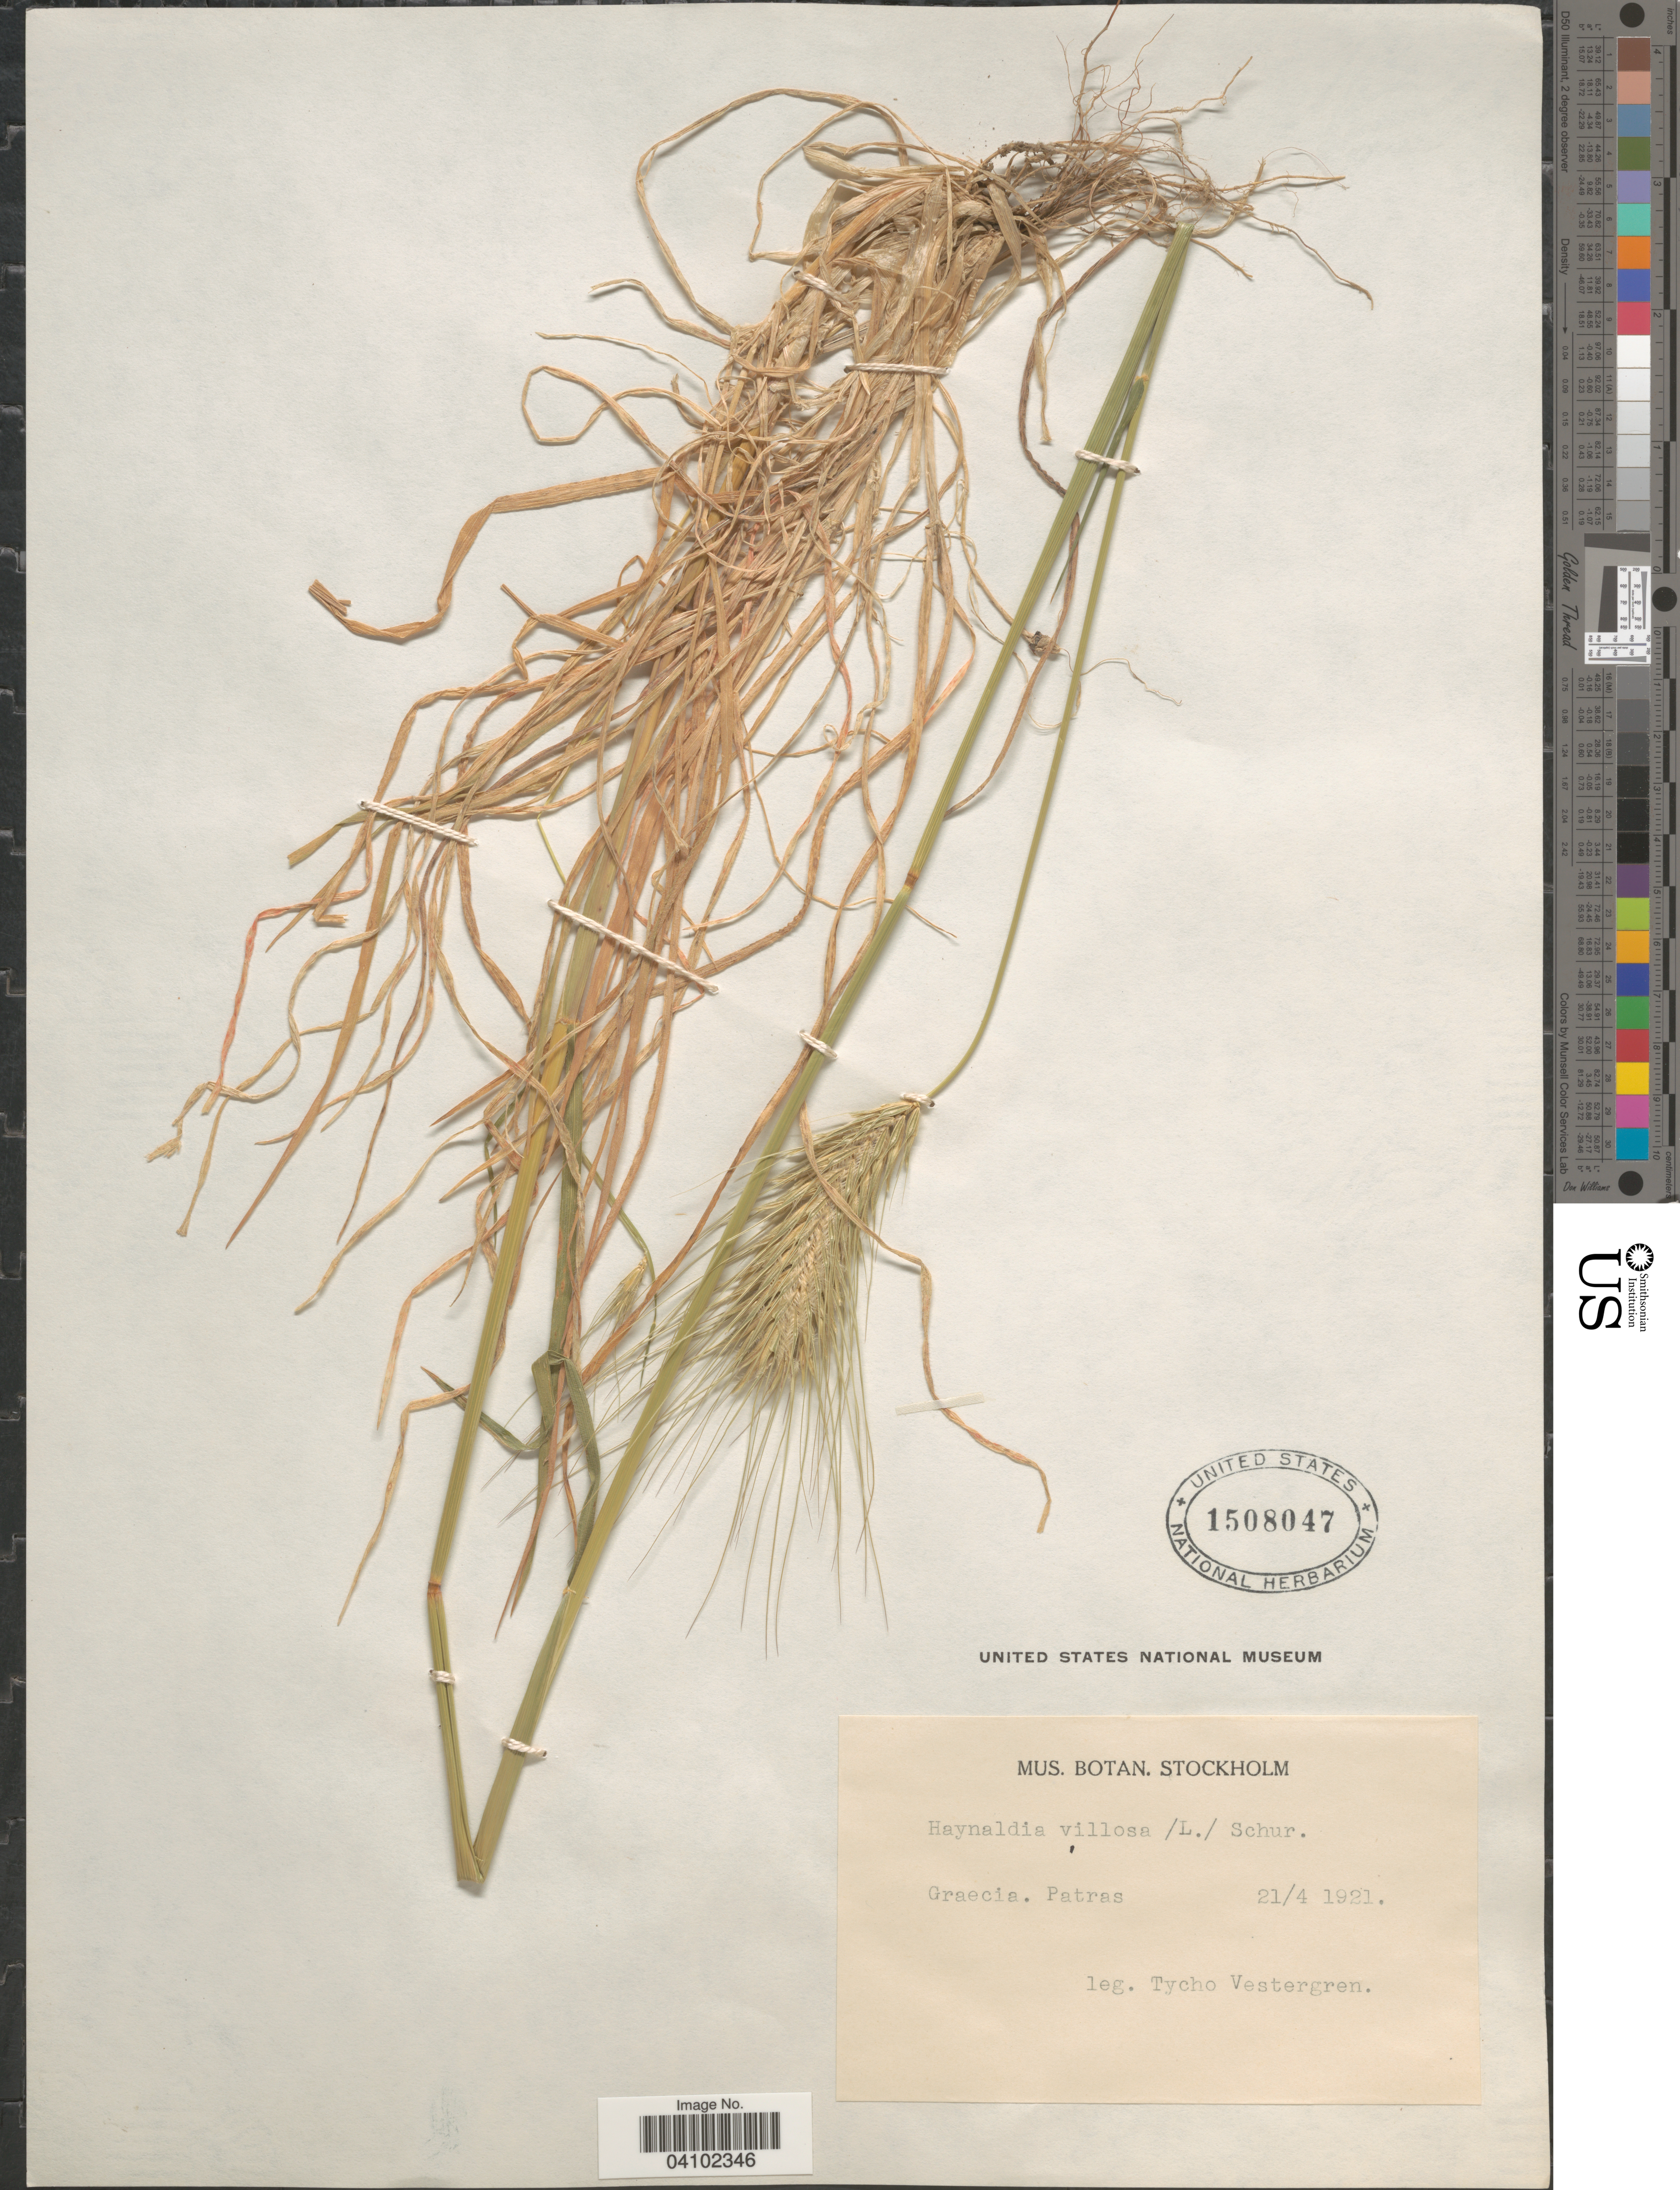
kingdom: Plantae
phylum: Tracheophyta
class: Liliopsida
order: Poales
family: Poaceae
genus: Dasypyrum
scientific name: Dasypyrum villosum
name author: (L.) Candargy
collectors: T. Vestergren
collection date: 1921-04-21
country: Greece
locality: Graecia. Patras.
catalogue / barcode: US 1508047